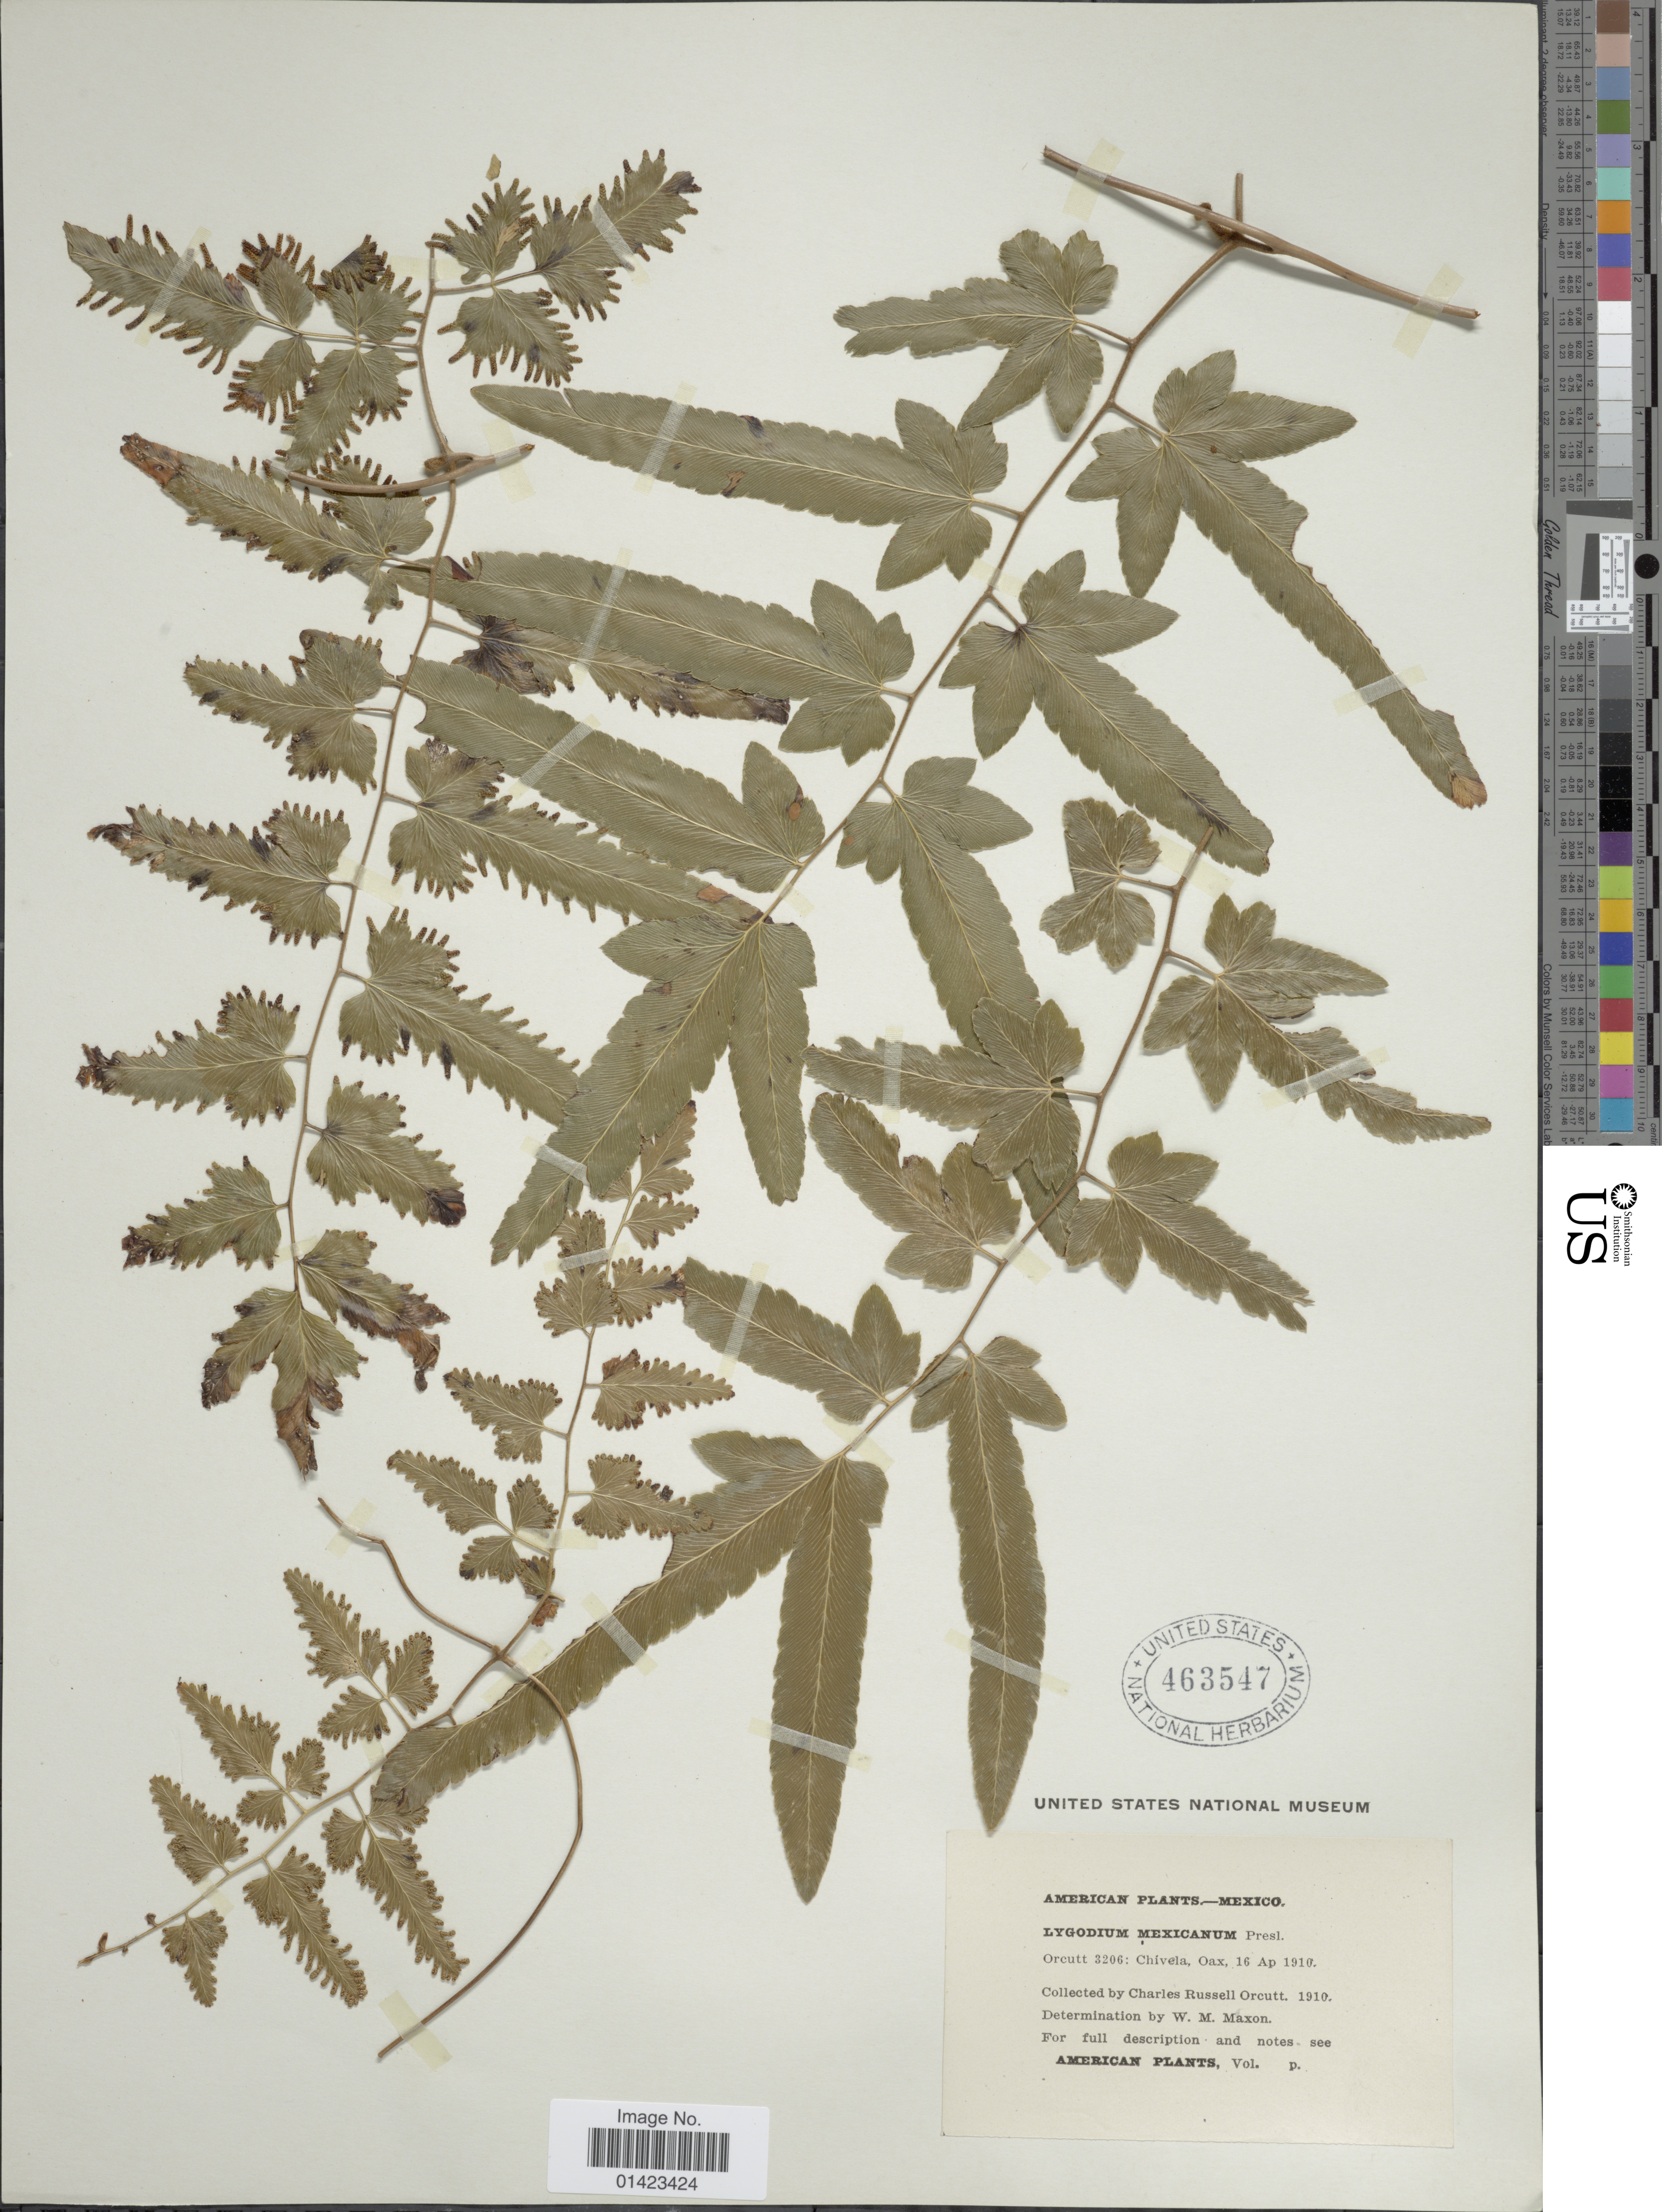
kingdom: Plantae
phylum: Tracheophyta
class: Polypodiopsida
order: Schizaeales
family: Lygodiaceae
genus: Lygodium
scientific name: Lygodium venustum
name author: Sw.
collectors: C. R. Orcutt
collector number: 3206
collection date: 1910-04-16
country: Panama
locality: American plants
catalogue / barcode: US 463547